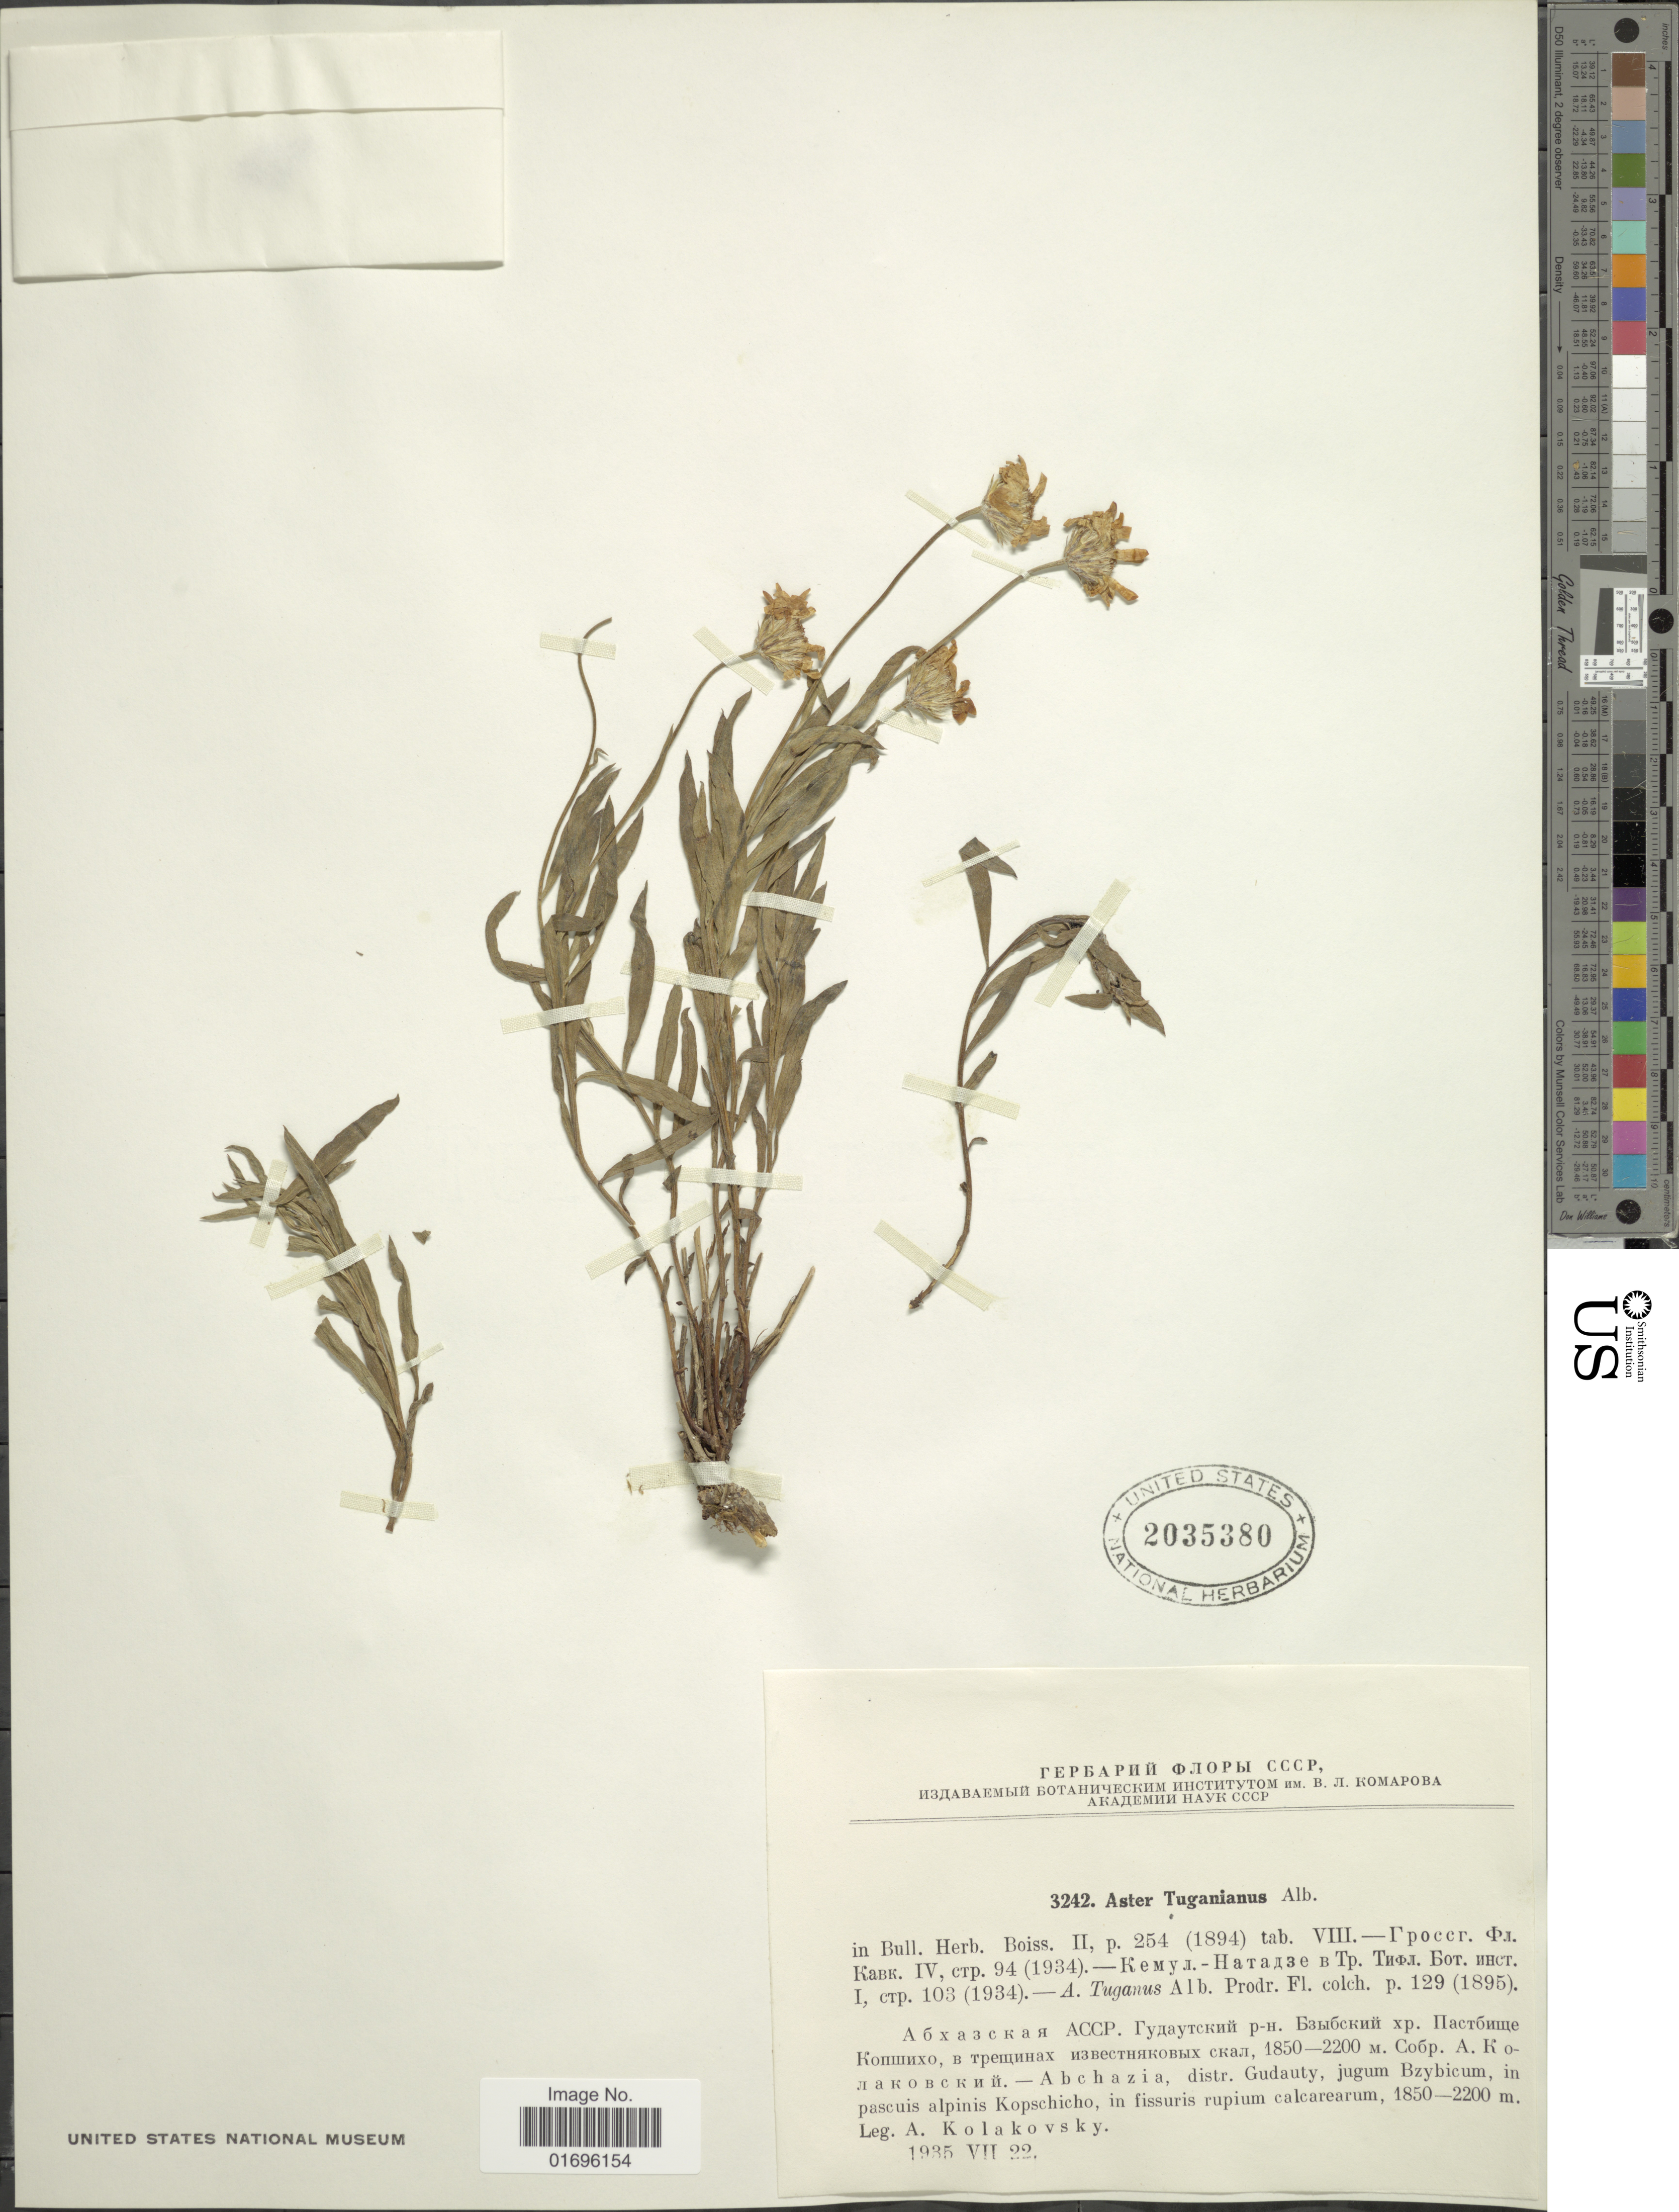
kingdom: Plantae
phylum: Tracheophyta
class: Magnoliopsida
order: Asterales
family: Asteraceae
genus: Aster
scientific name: Aster tuganianus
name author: Albov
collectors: A. Kolakovsky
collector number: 3242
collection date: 1935-07-22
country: Georgia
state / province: Abkhazia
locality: Abchazia, distr. Gudauty, jugum Bzybicum, in pascuis alpinis Kopschicho, in fissuris rupium calcarearum.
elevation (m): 1850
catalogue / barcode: US 2035380